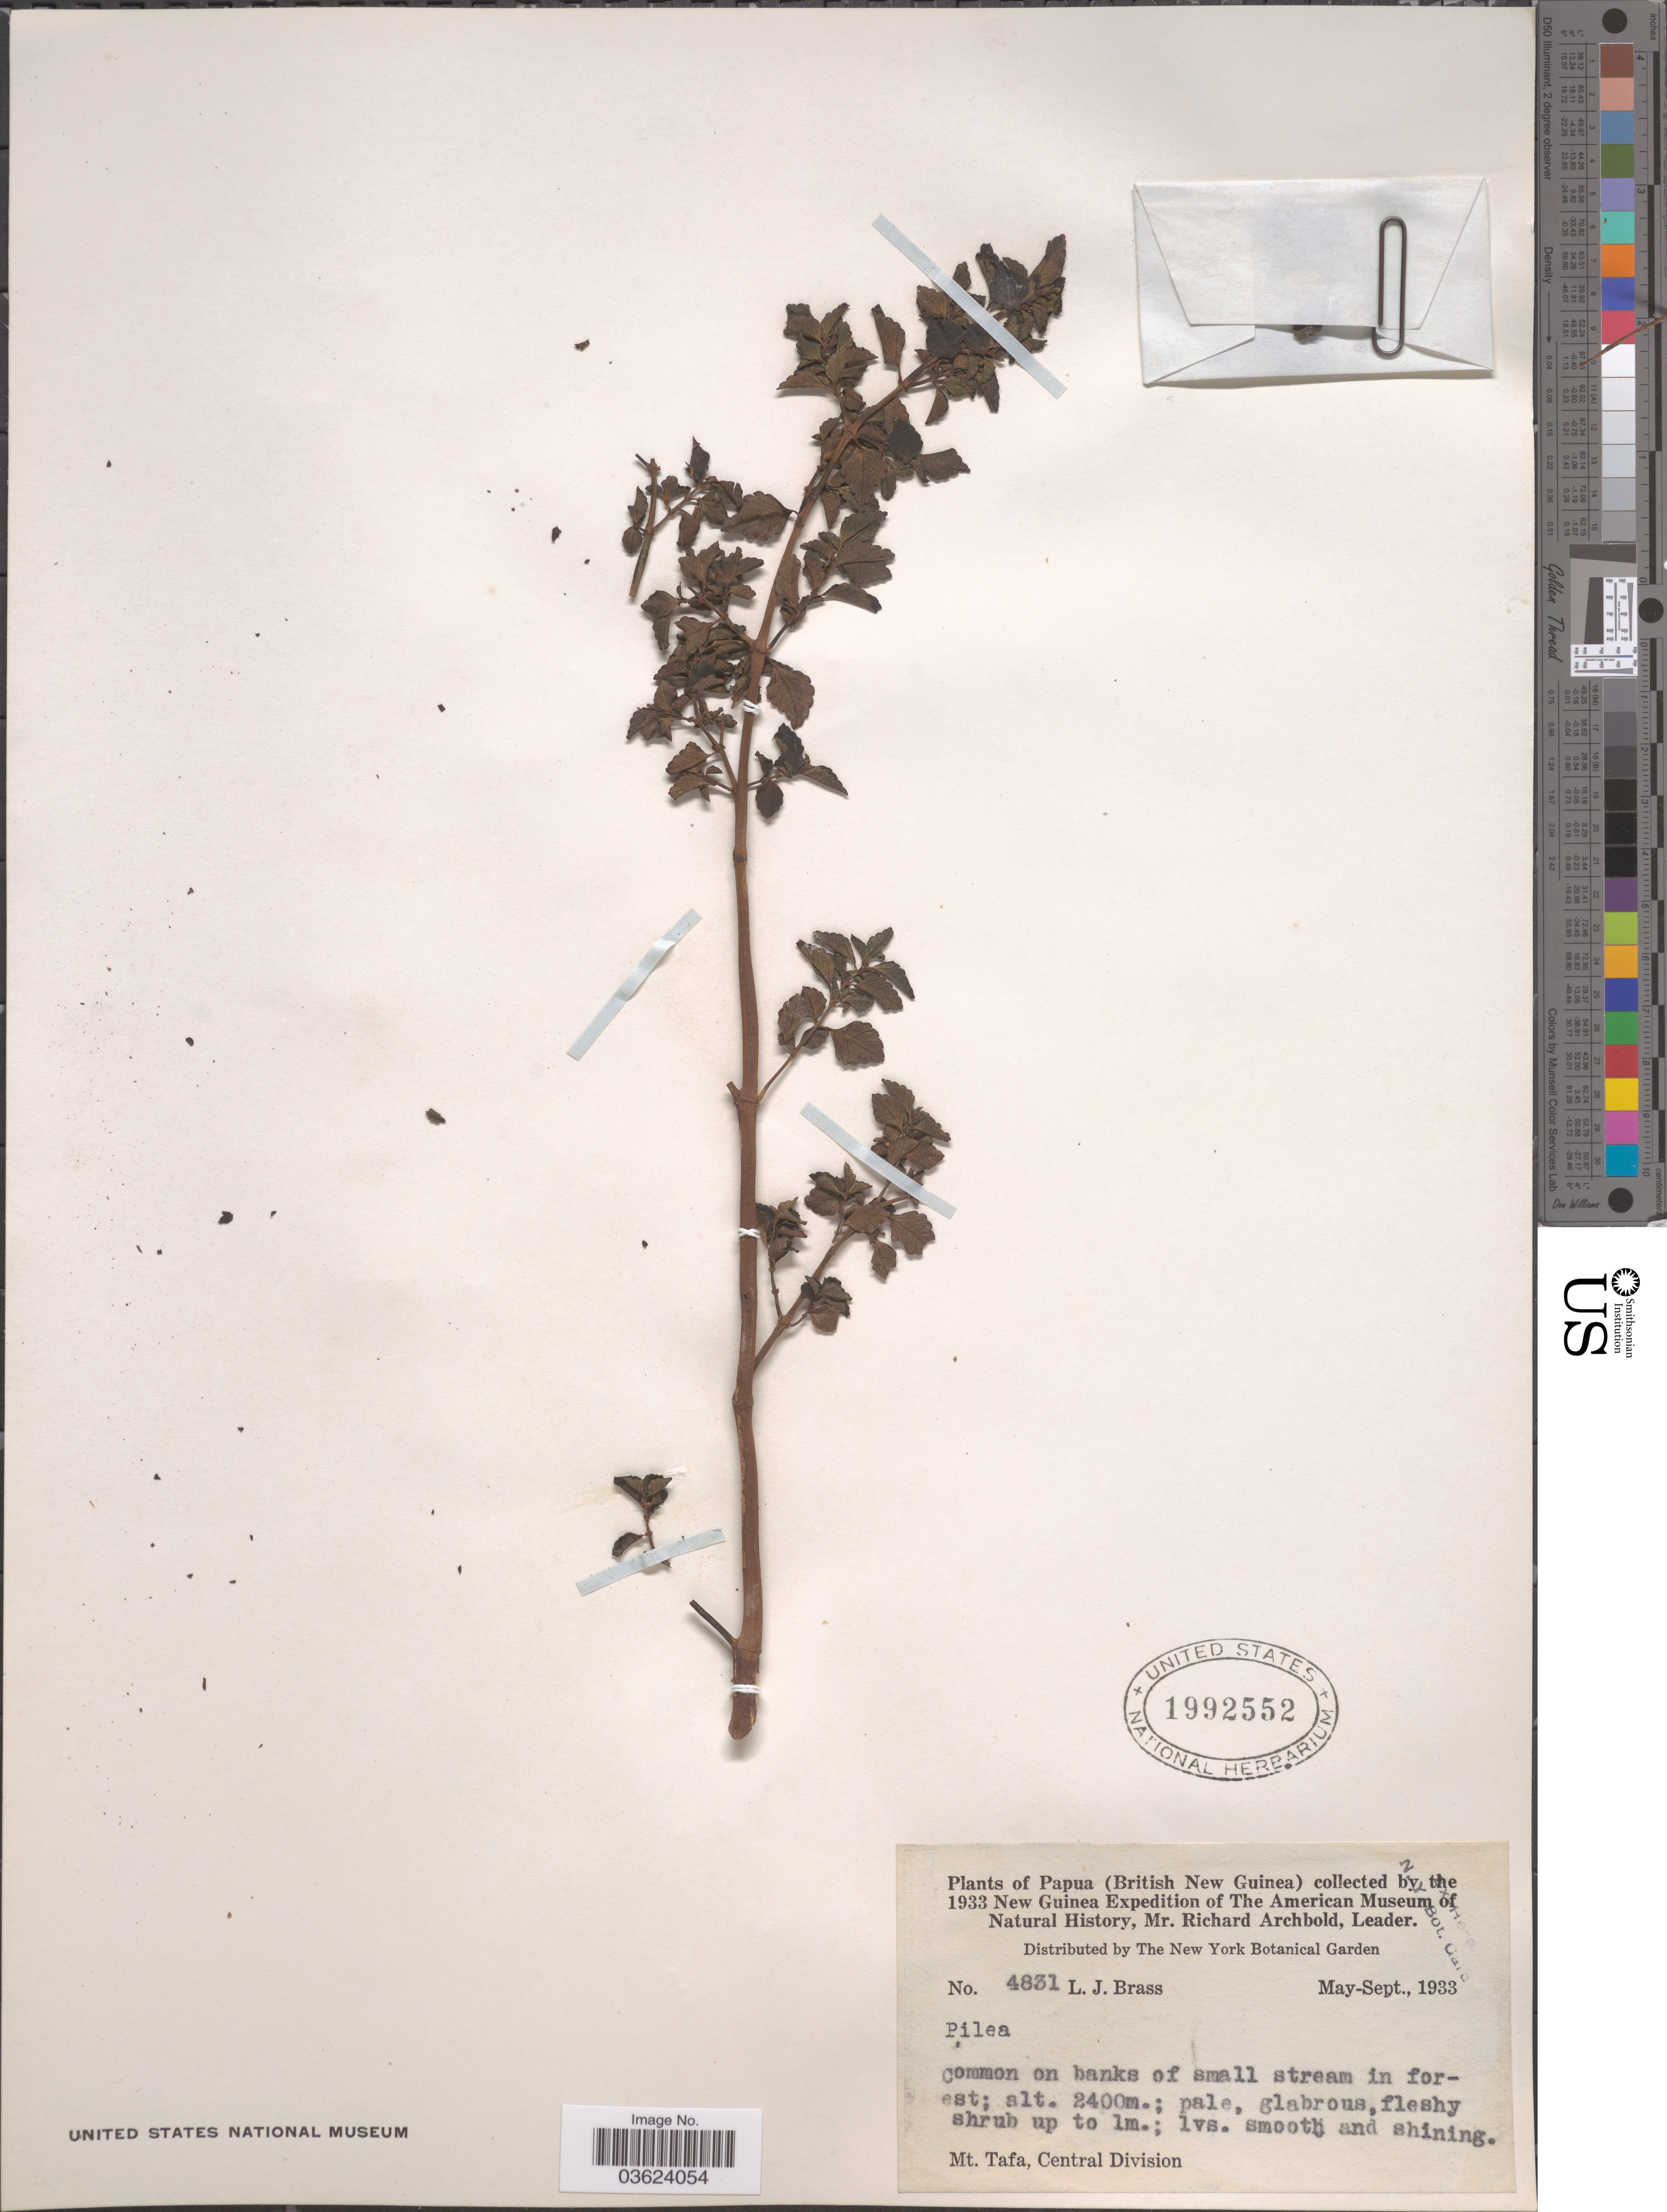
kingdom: Plantae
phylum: Tracheophyta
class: Magnoliopsida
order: Rosales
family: Urticaceae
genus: Pilea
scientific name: Pilea sp.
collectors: L. J. Brass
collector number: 4831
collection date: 1933-05/1933-09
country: Papua New Guinea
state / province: Central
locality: (British New Guinea). Mt. Tafa, Central Division.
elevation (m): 2400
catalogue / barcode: US 1992552